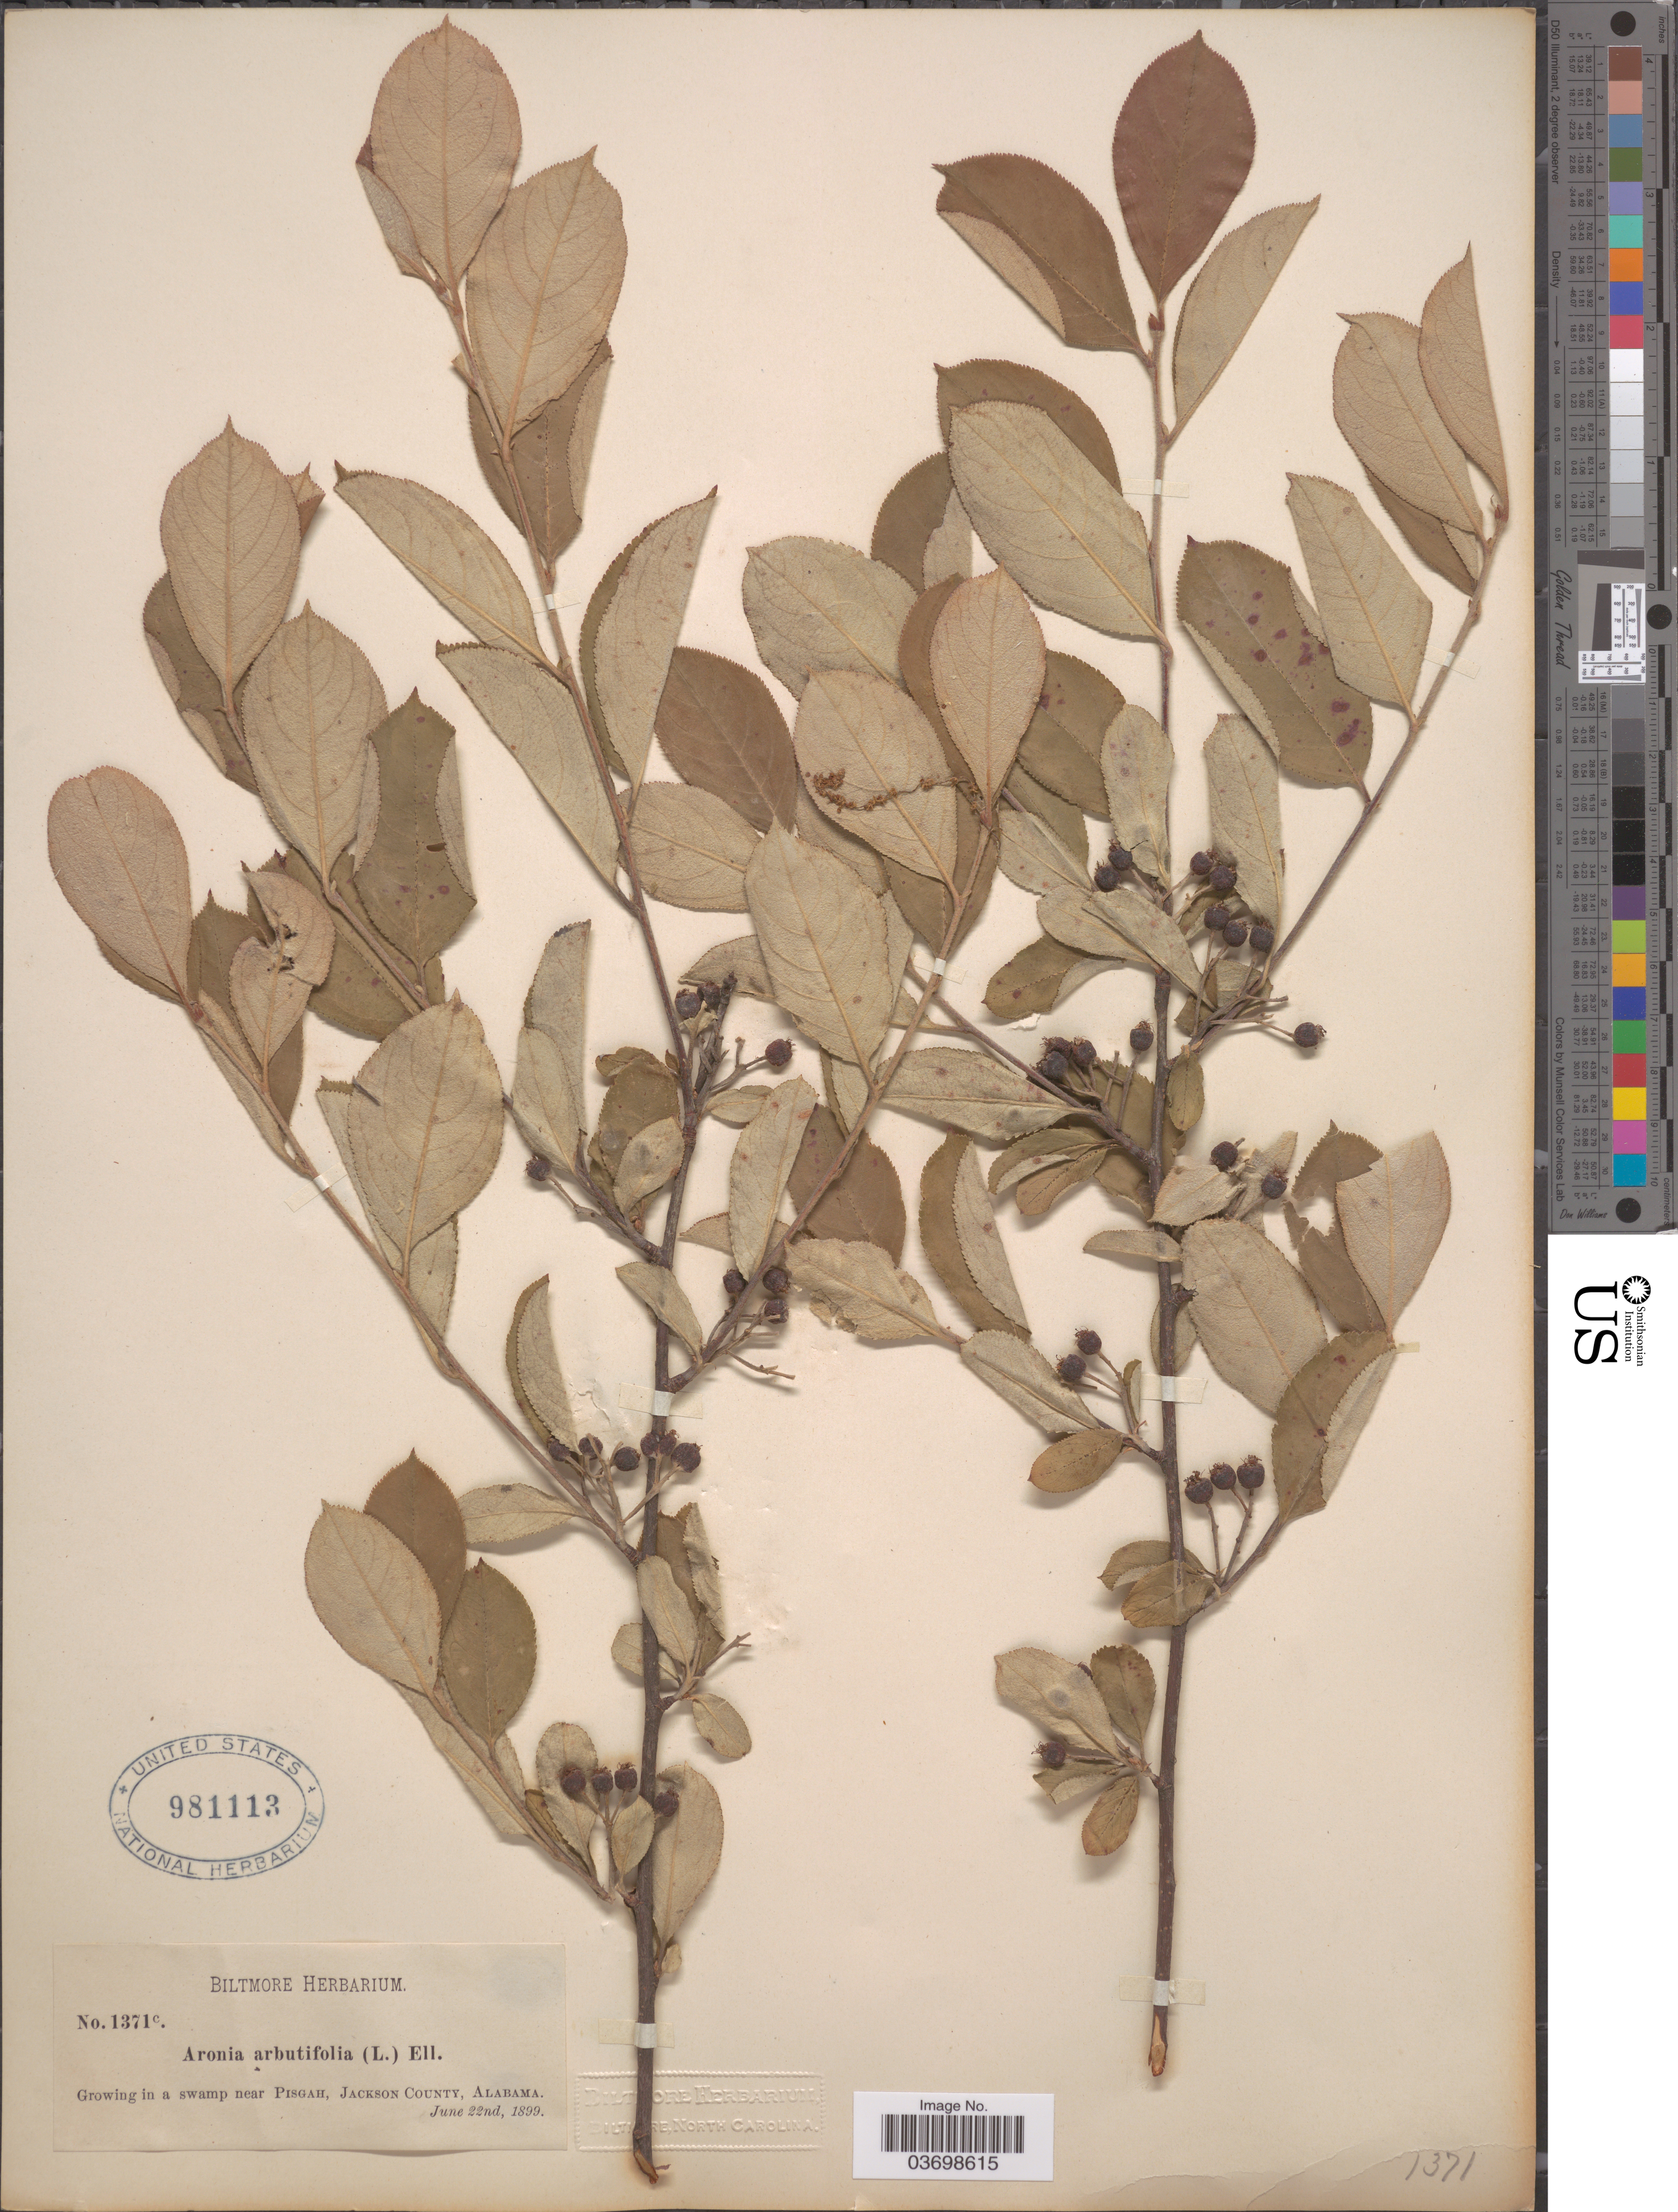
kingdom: Plantae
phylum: Tracheophyta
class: Magnoliopsida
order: Rosales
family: Rosaceae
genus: Aronia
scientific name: Aronia arbutifolia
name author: (L.) Pers.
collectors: ex herb. Biltmore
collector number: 1371c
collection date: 1899-06-22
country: United States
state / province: Alabama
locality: Swamp near Pisgah, Jackson County.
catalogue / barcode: US 981113